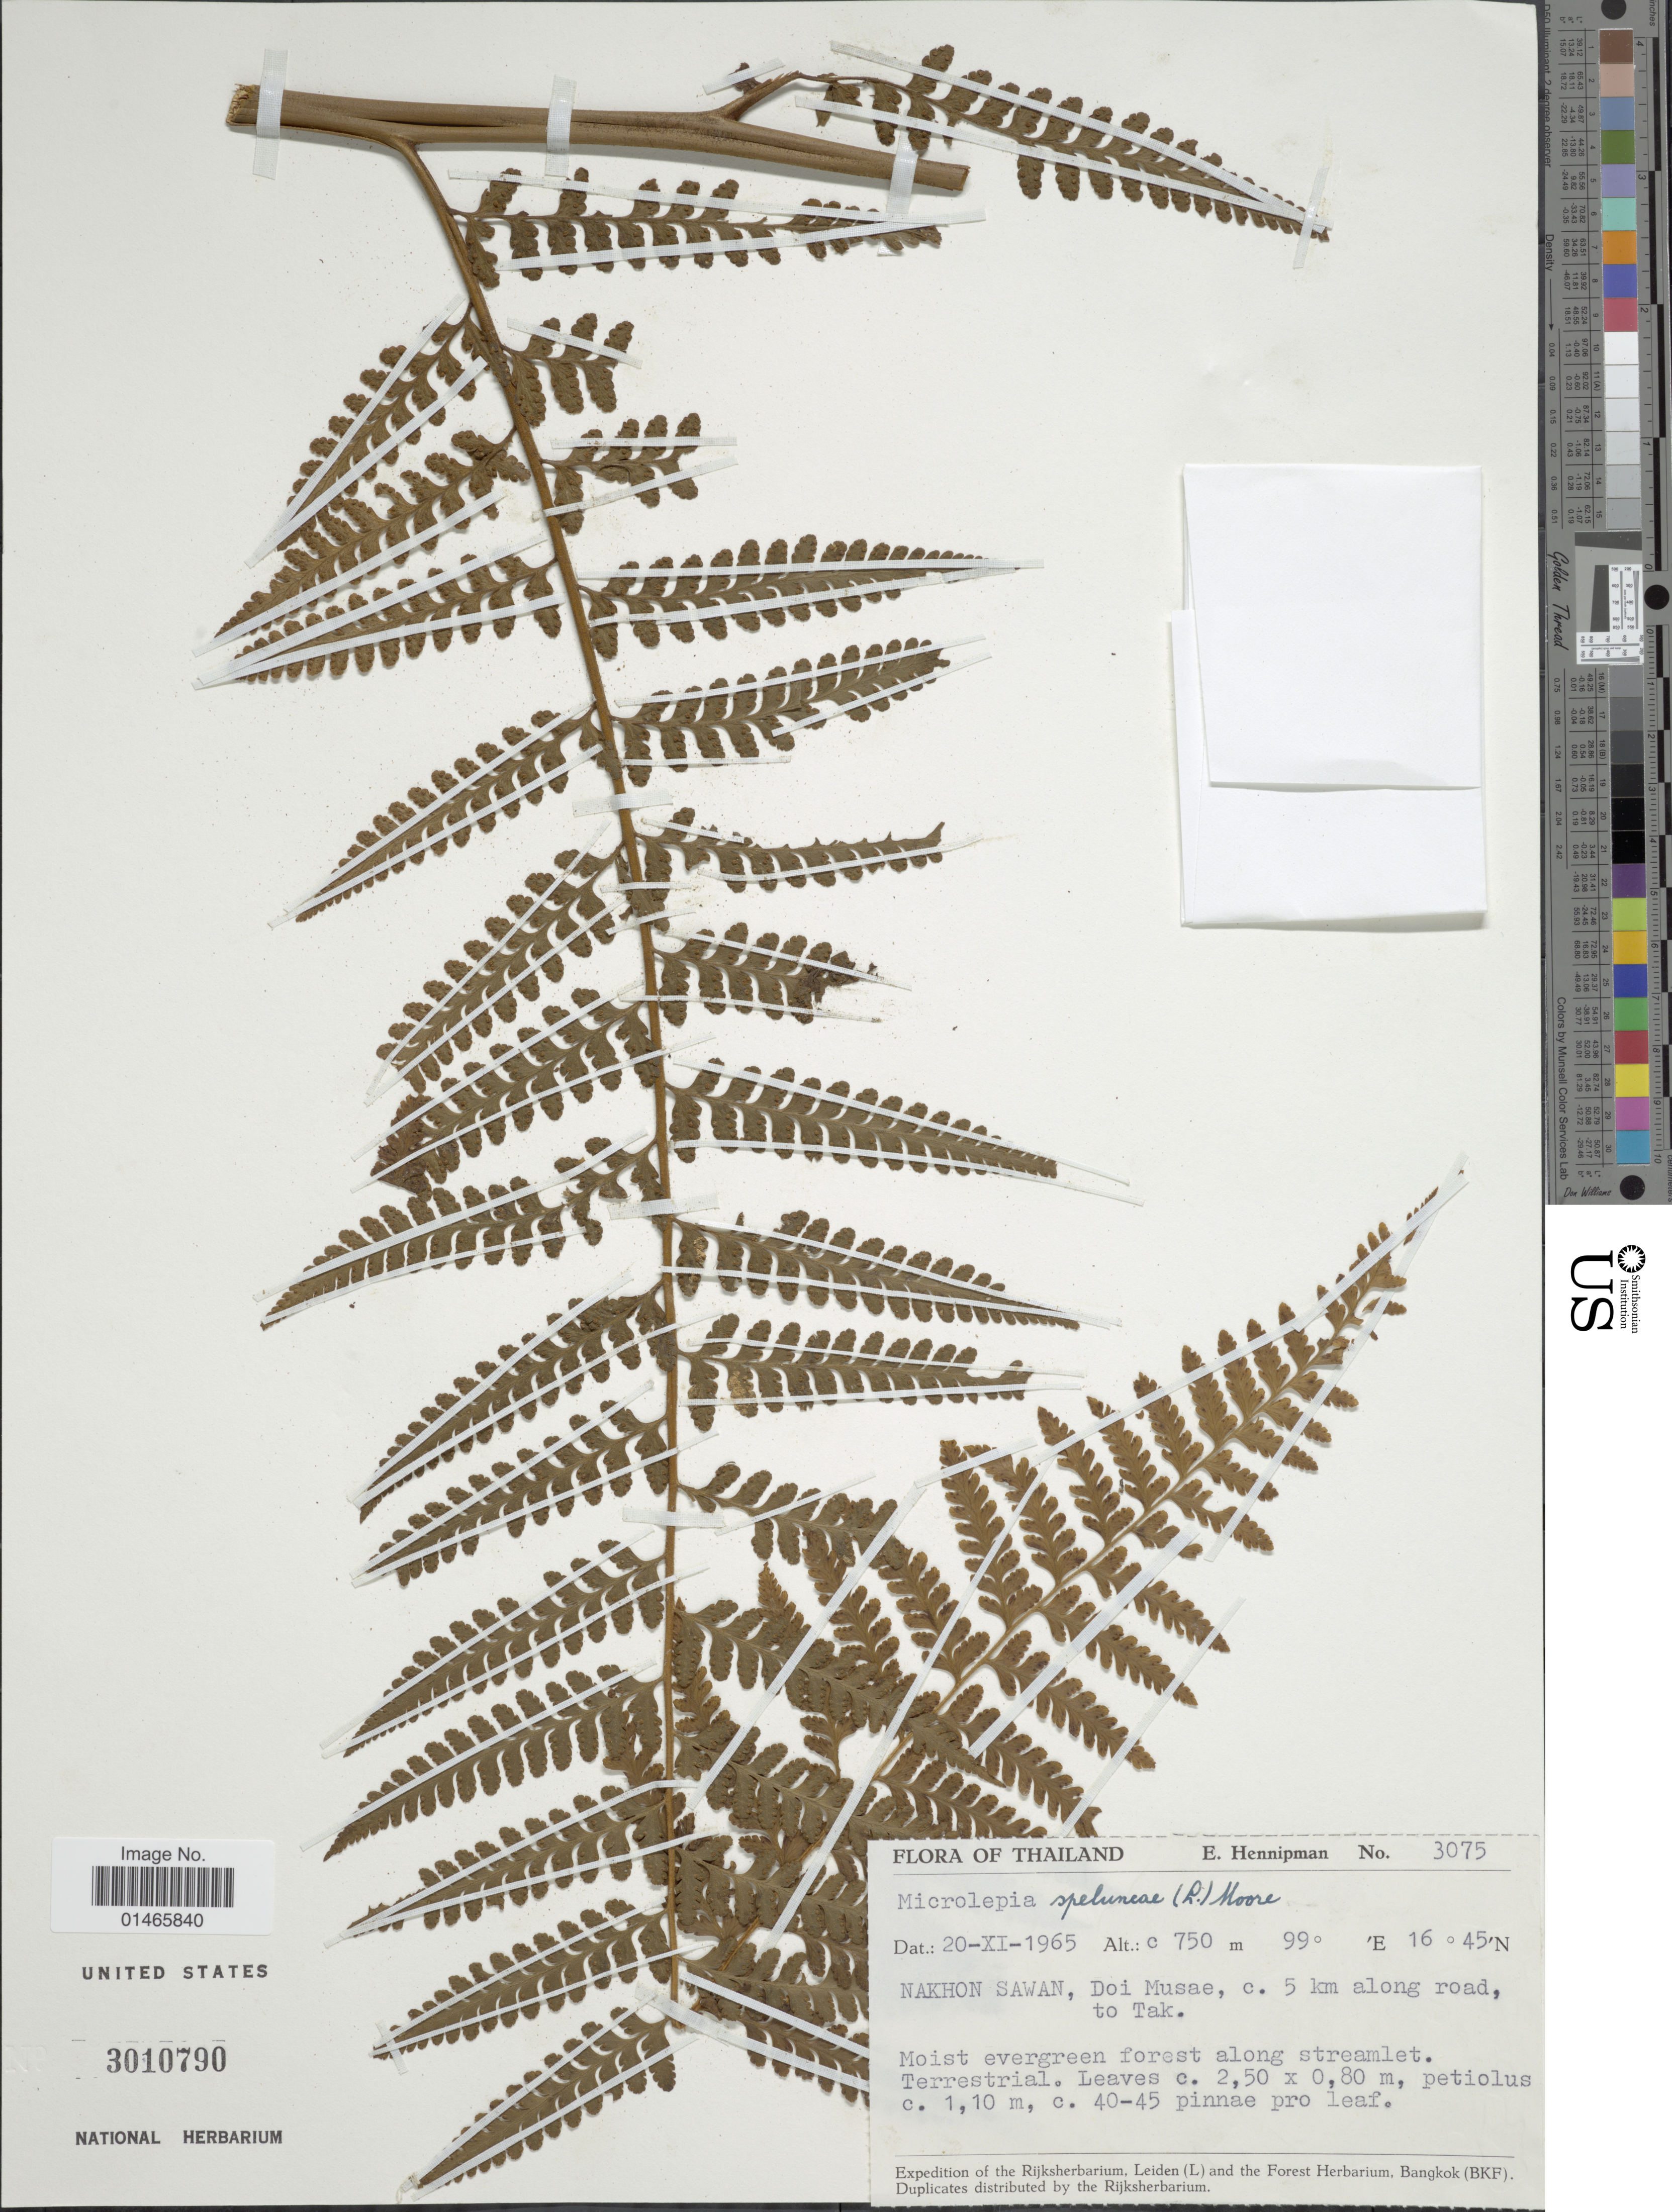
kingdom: Plantae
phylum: Tracheophyta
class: Polypodiopsida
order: Polypodiales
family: Dennstaedtiaceae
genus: Microlepia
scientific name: Microlepia speluncae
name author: (L.) T. Moore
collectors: E. Hennipman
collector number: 3075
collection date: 1965-11-20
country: Thailand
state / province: Nakhon Sawan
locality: Doi Musea, c. 5 km along road, to Tak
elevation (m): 750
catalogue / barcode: US 3010790